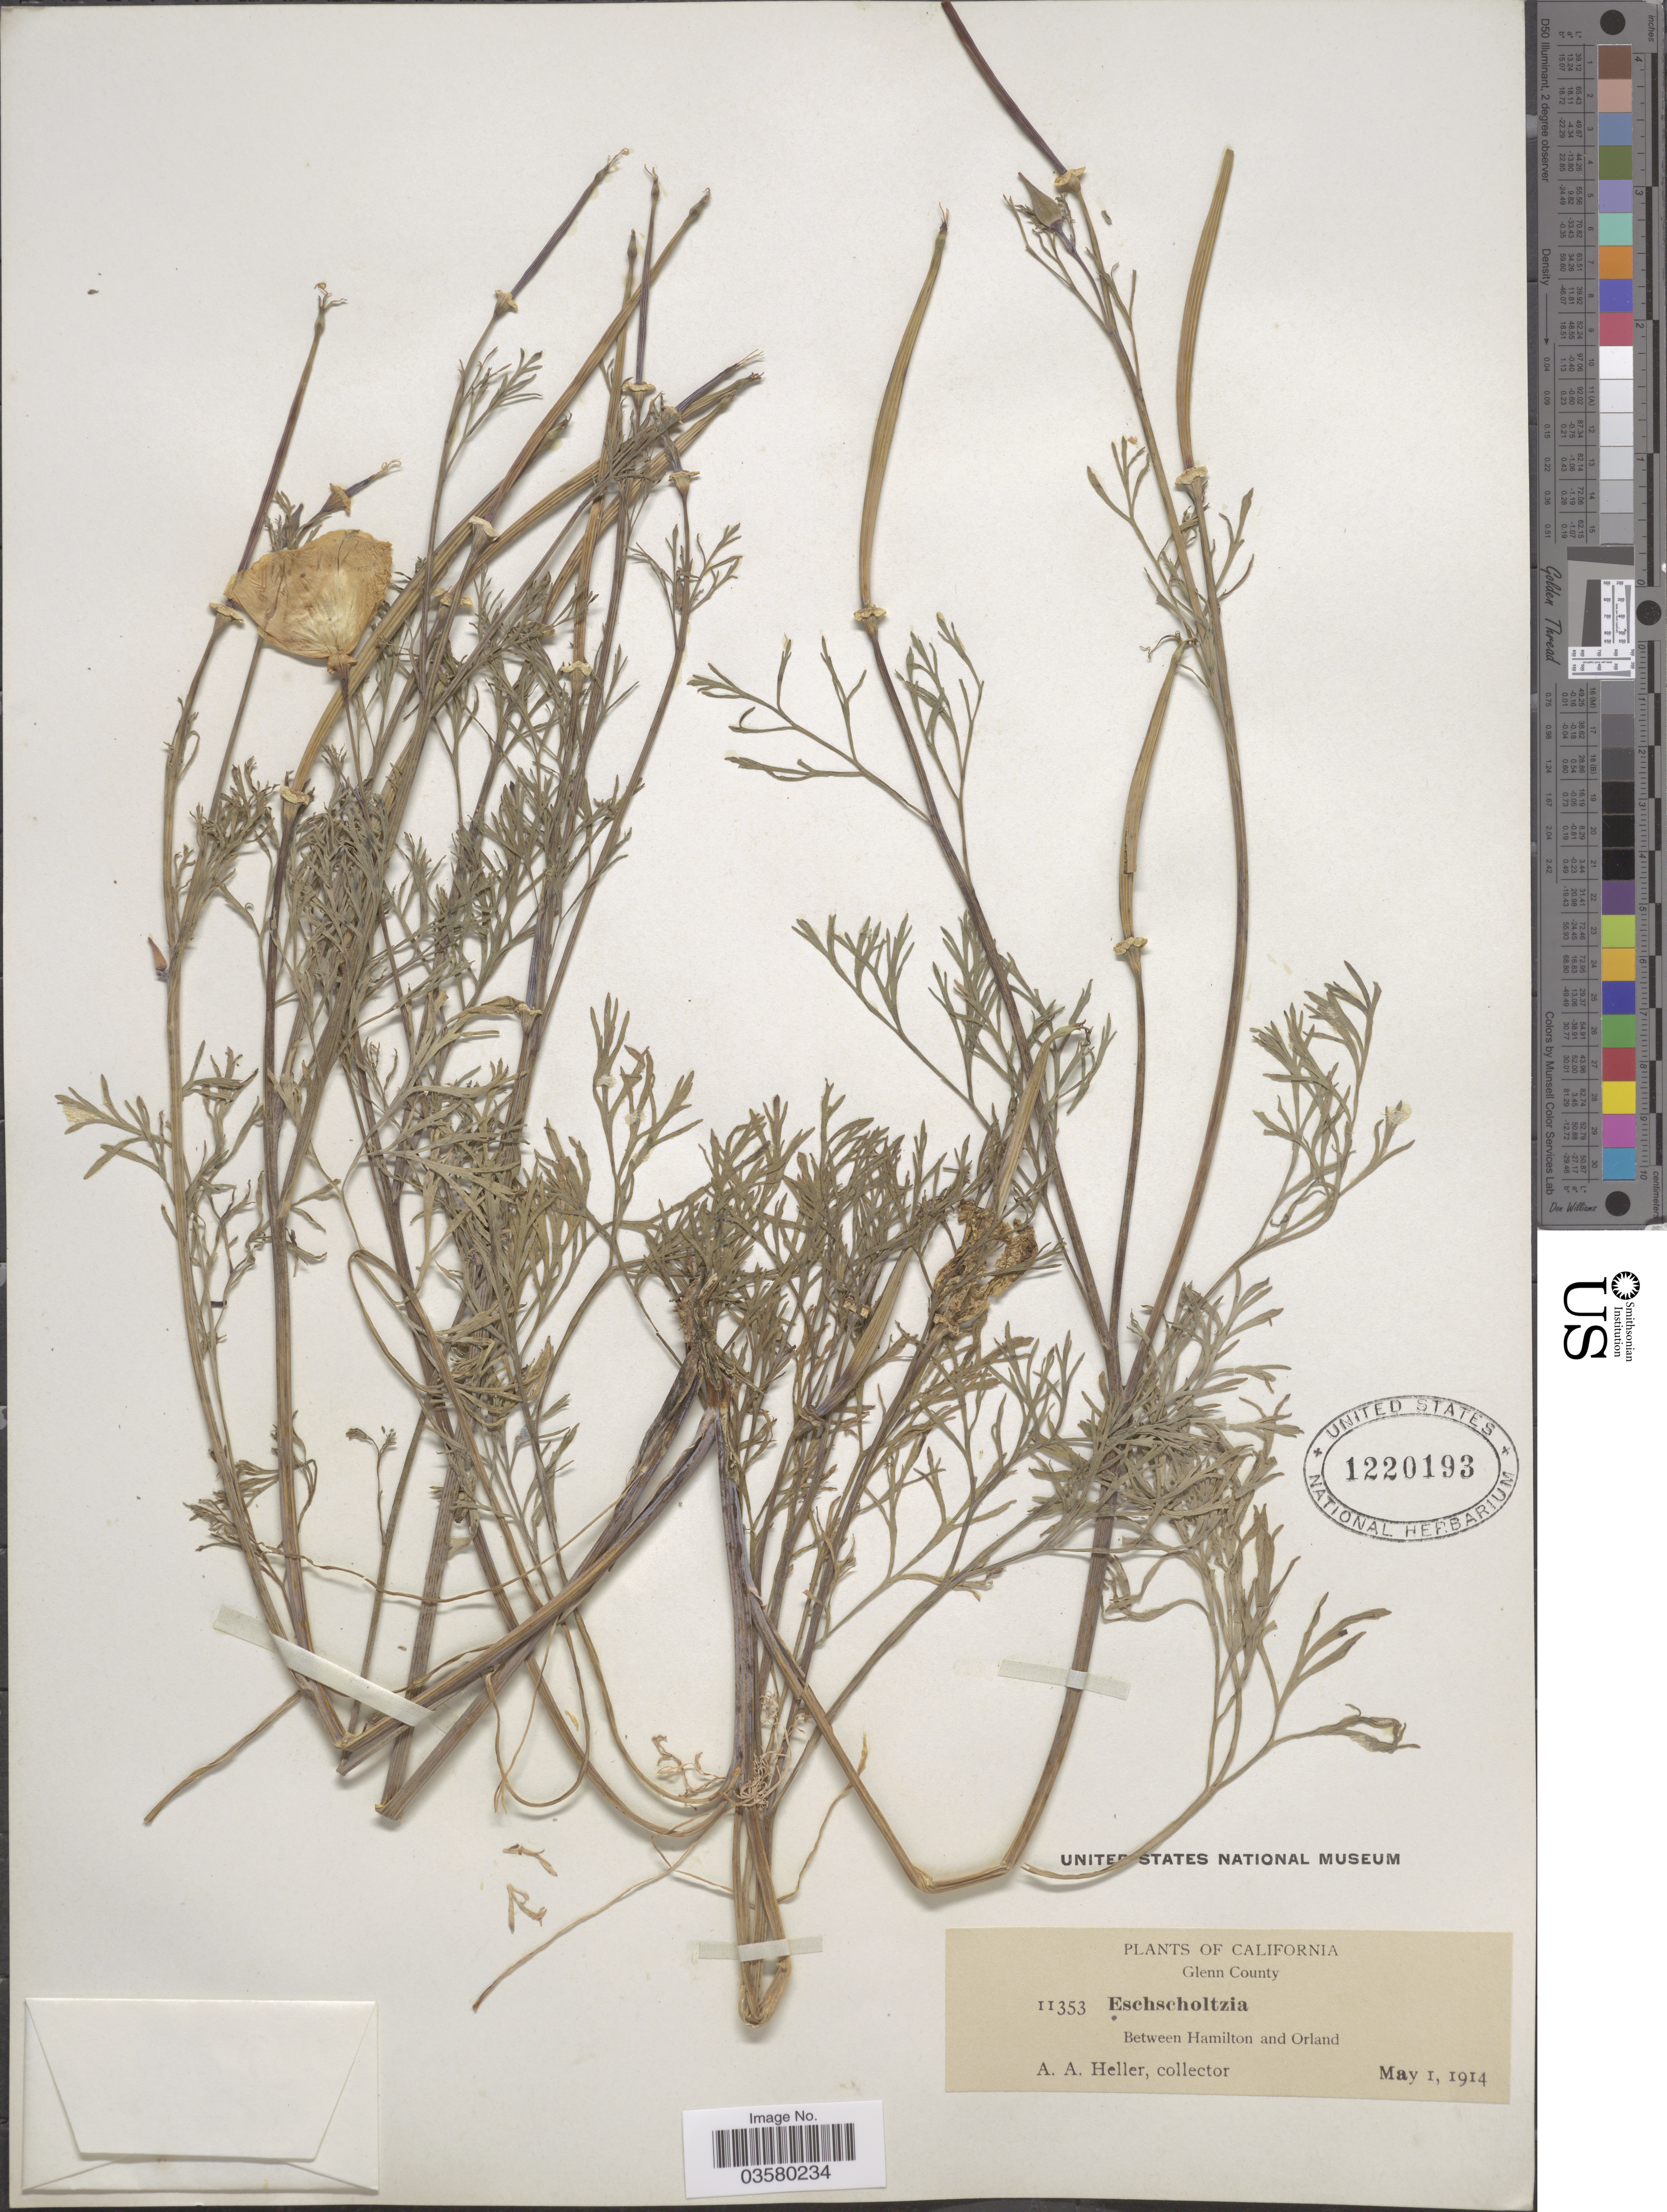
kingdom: Plantae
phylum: Tracheophyta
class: Magnoliopsida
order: Ranunculales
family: Papaveraceae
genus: Eschscholzia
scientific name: Eschscholzia californica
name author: Cham.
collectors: A. A. Heller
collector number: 11353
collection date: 1914-05-01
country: United States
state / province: California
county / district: Glenn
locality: Glenn County. Between Hamilton and Orland.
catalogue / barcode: US 1220193